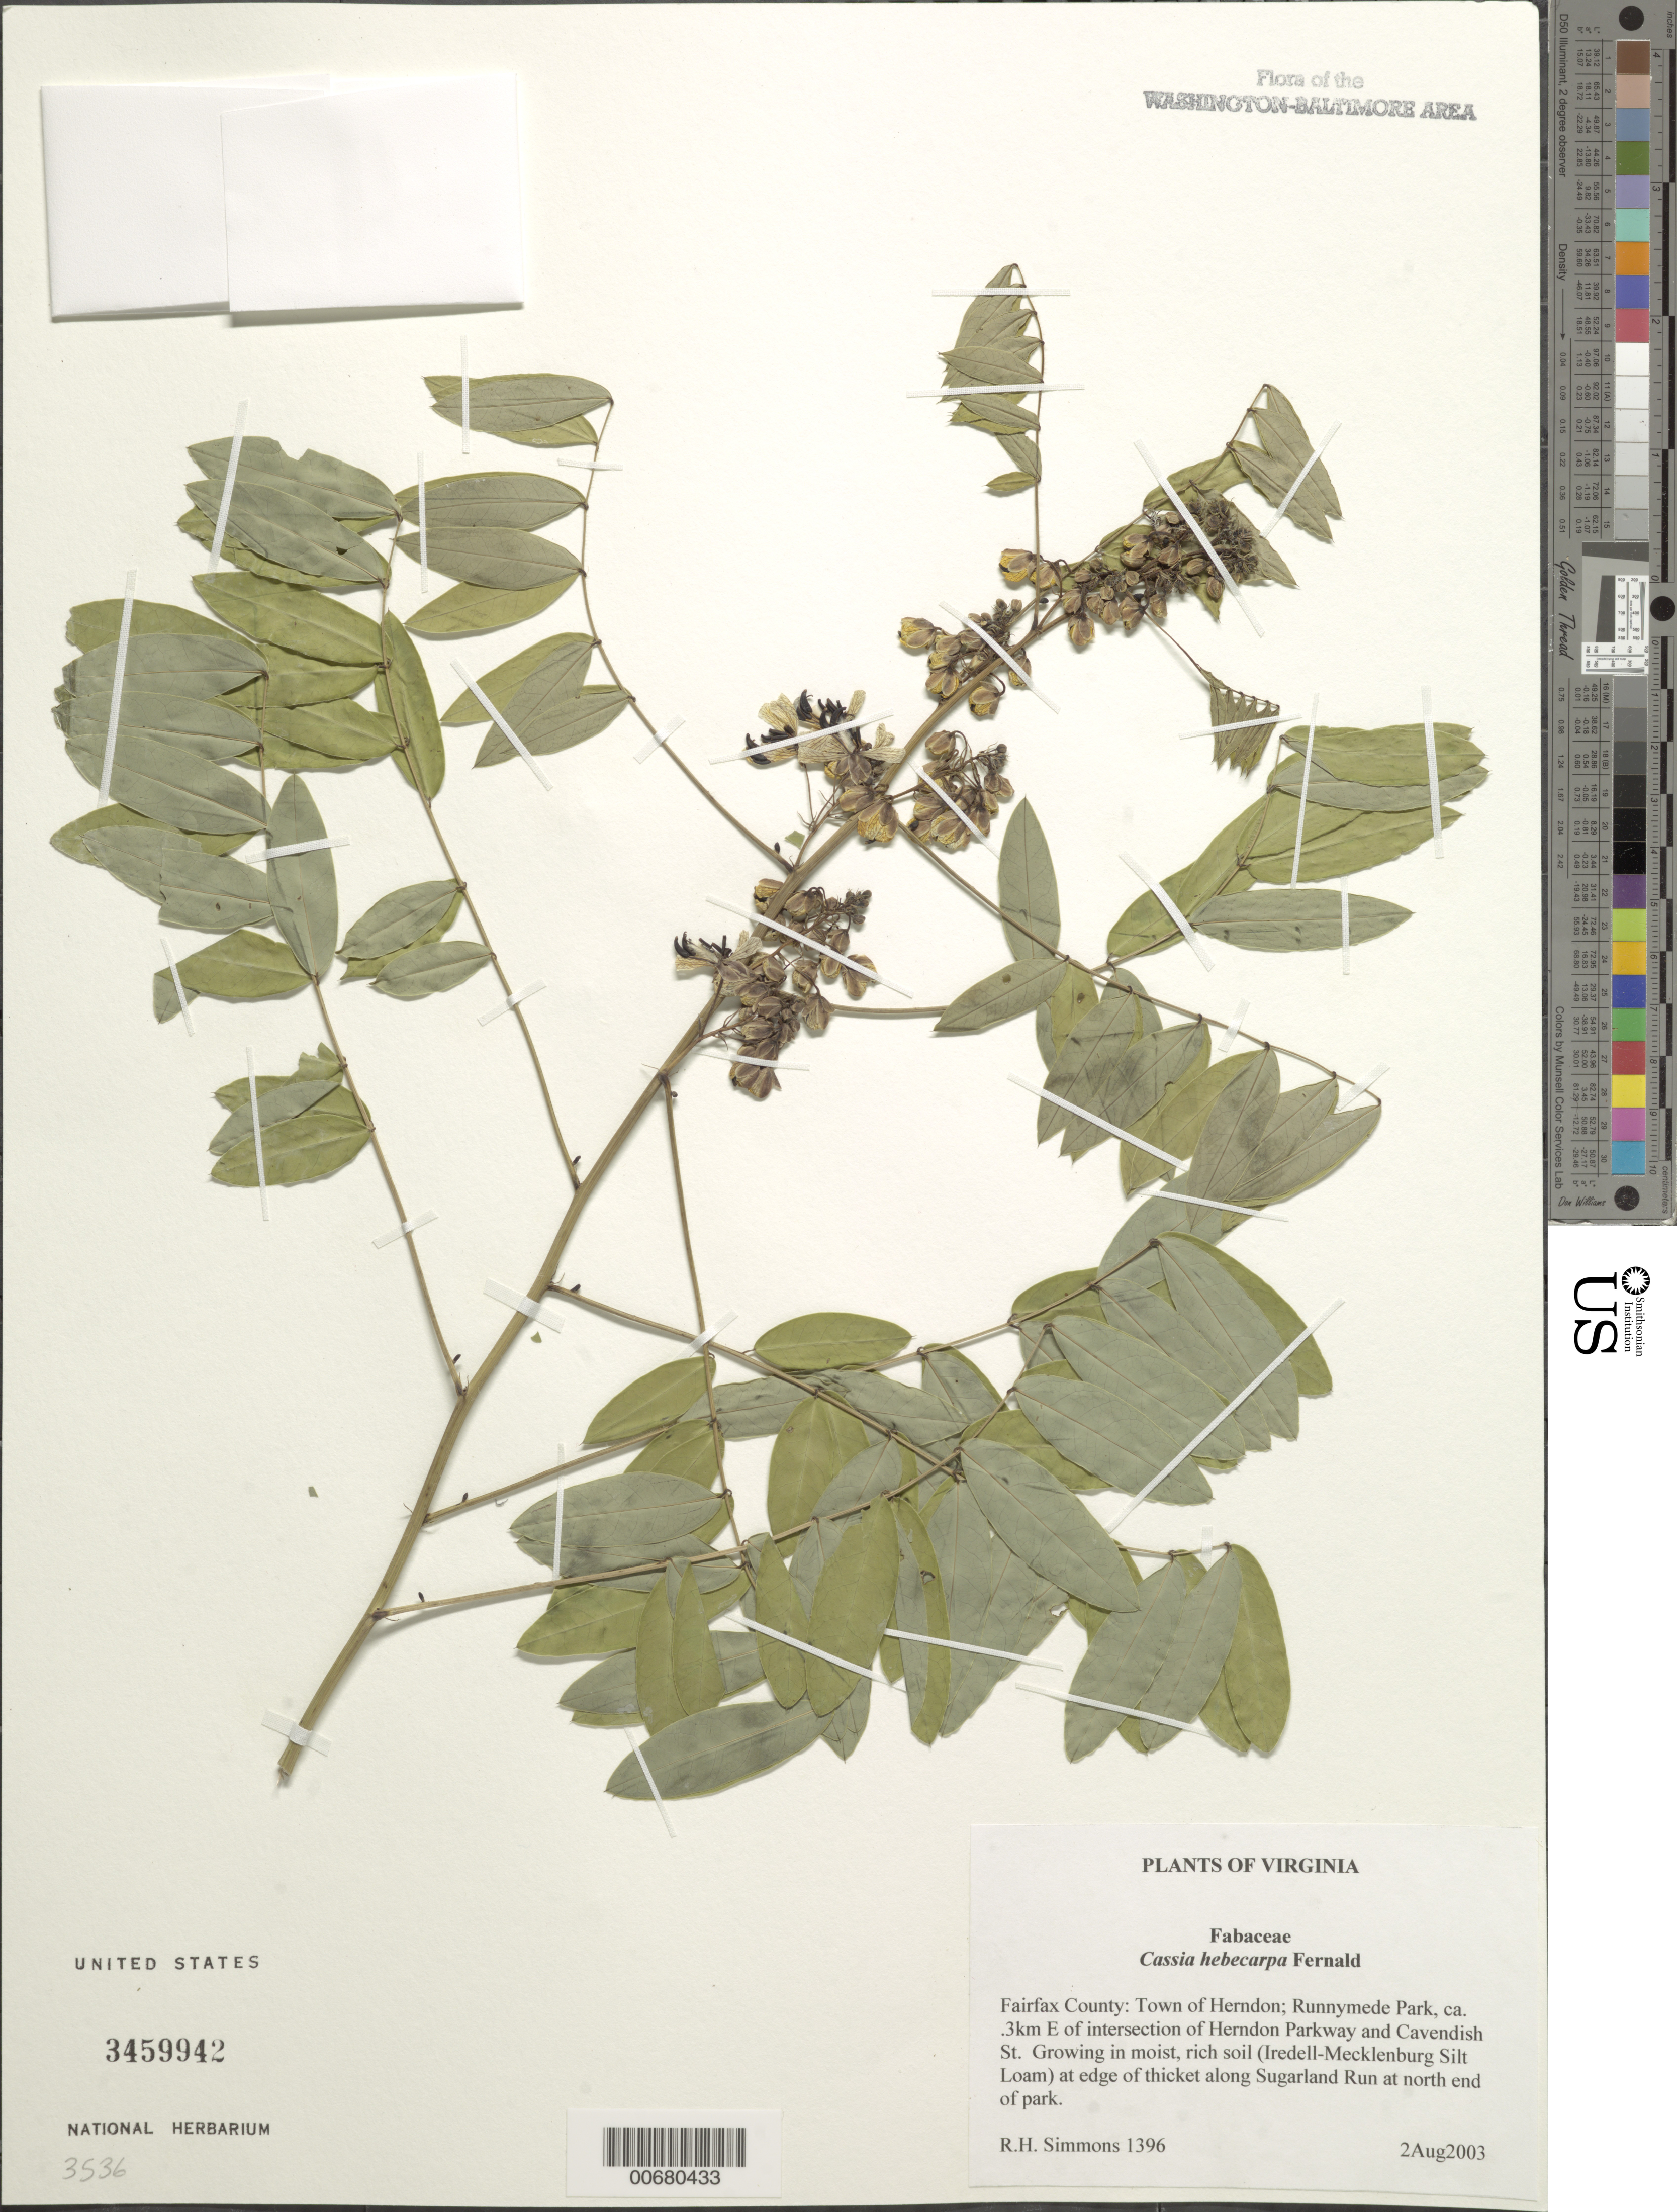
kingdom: Plantae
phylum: Tracheophyta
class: Magnoliopsida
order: Fabales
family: Fabaceae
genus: Senna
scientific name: Senna hebecarpa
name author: (Fernald) H.S. Irwin & Barneby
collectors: R. H. Simmons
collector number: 1396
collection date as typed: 02 Aug 2003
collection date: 2003-08-02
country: United States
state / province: Virginia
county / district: Fairfax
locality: Runnymede Park, ca. 0.3 E of intersection of Herndon Parkway and Cavendish St.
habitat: Growing in moist, rich soil (Iredell-Mecklenburg Silt Loam)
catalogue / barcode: US 3459942